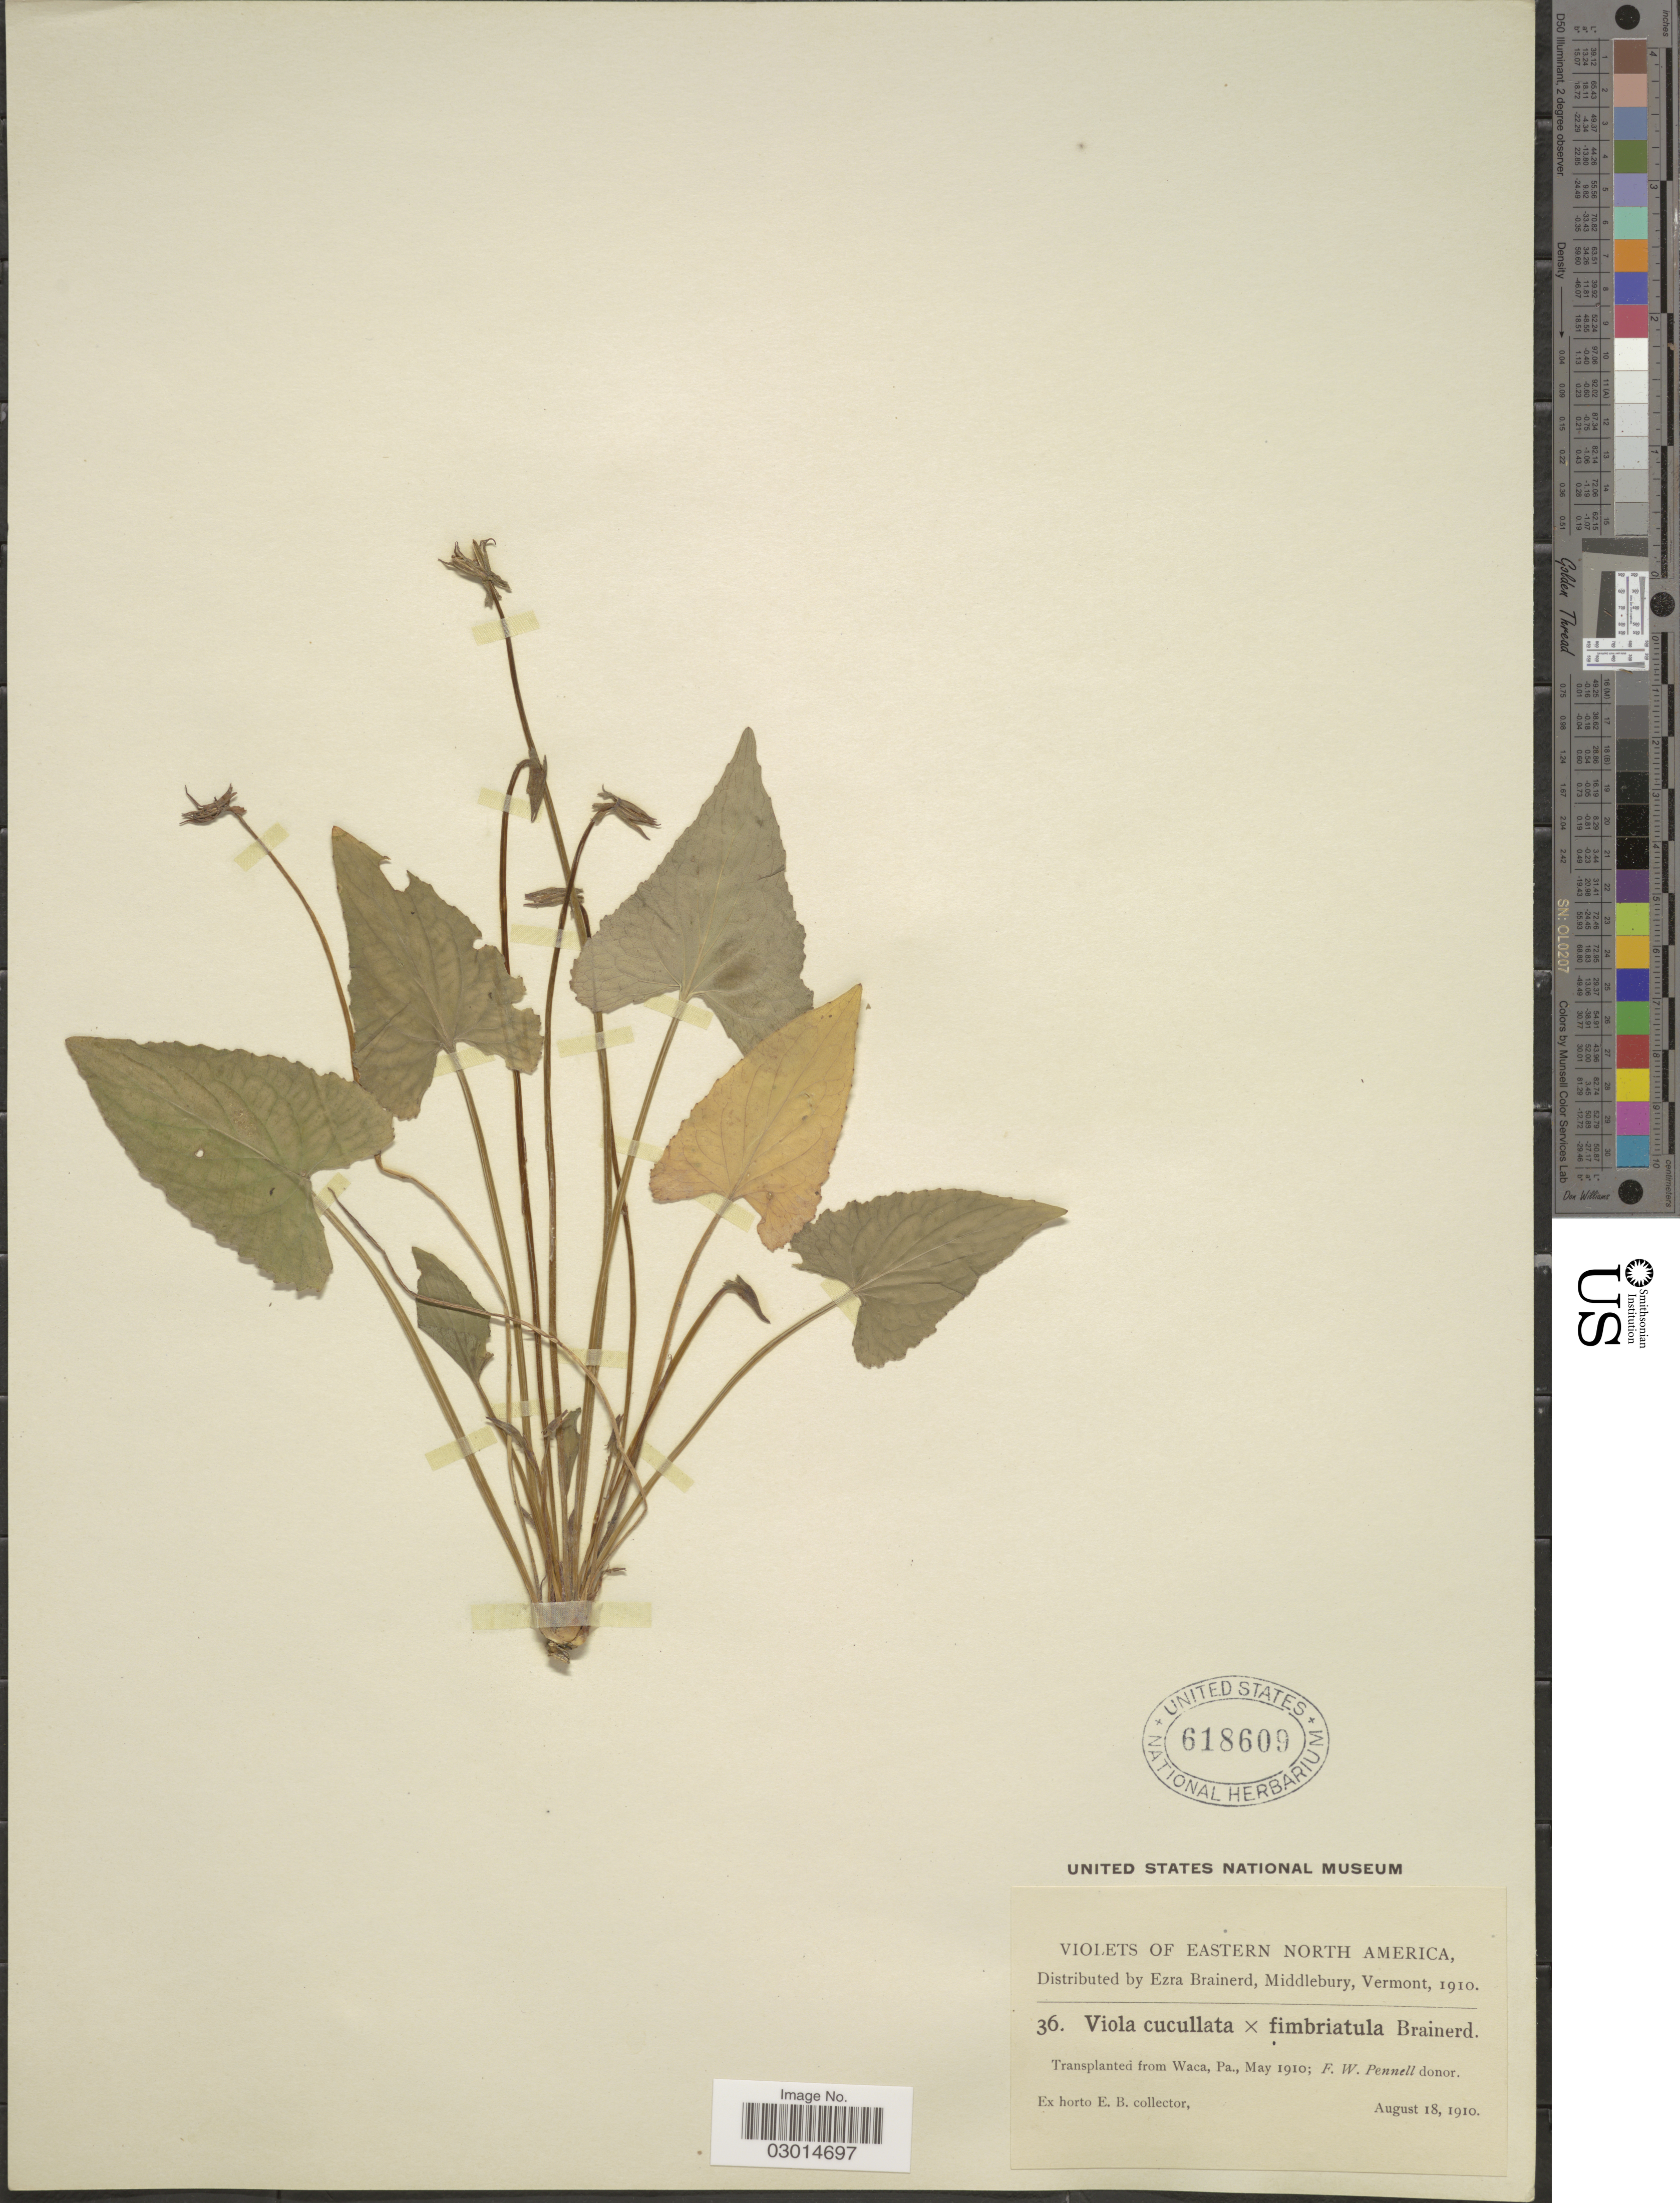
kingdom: Plantae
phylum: Tracheophyta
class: Magnoliopsida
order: Malpighiales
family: Violaceae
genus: Viola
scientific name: Viola cucullata x V. fimbriatula Small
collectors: ex herb. Ezra Brainerd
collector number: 36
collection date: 1910-08-18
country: United States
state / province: Pennsylvania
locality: Eastern North America. Transplanted from Waca, Pa.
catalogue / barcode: US 618609